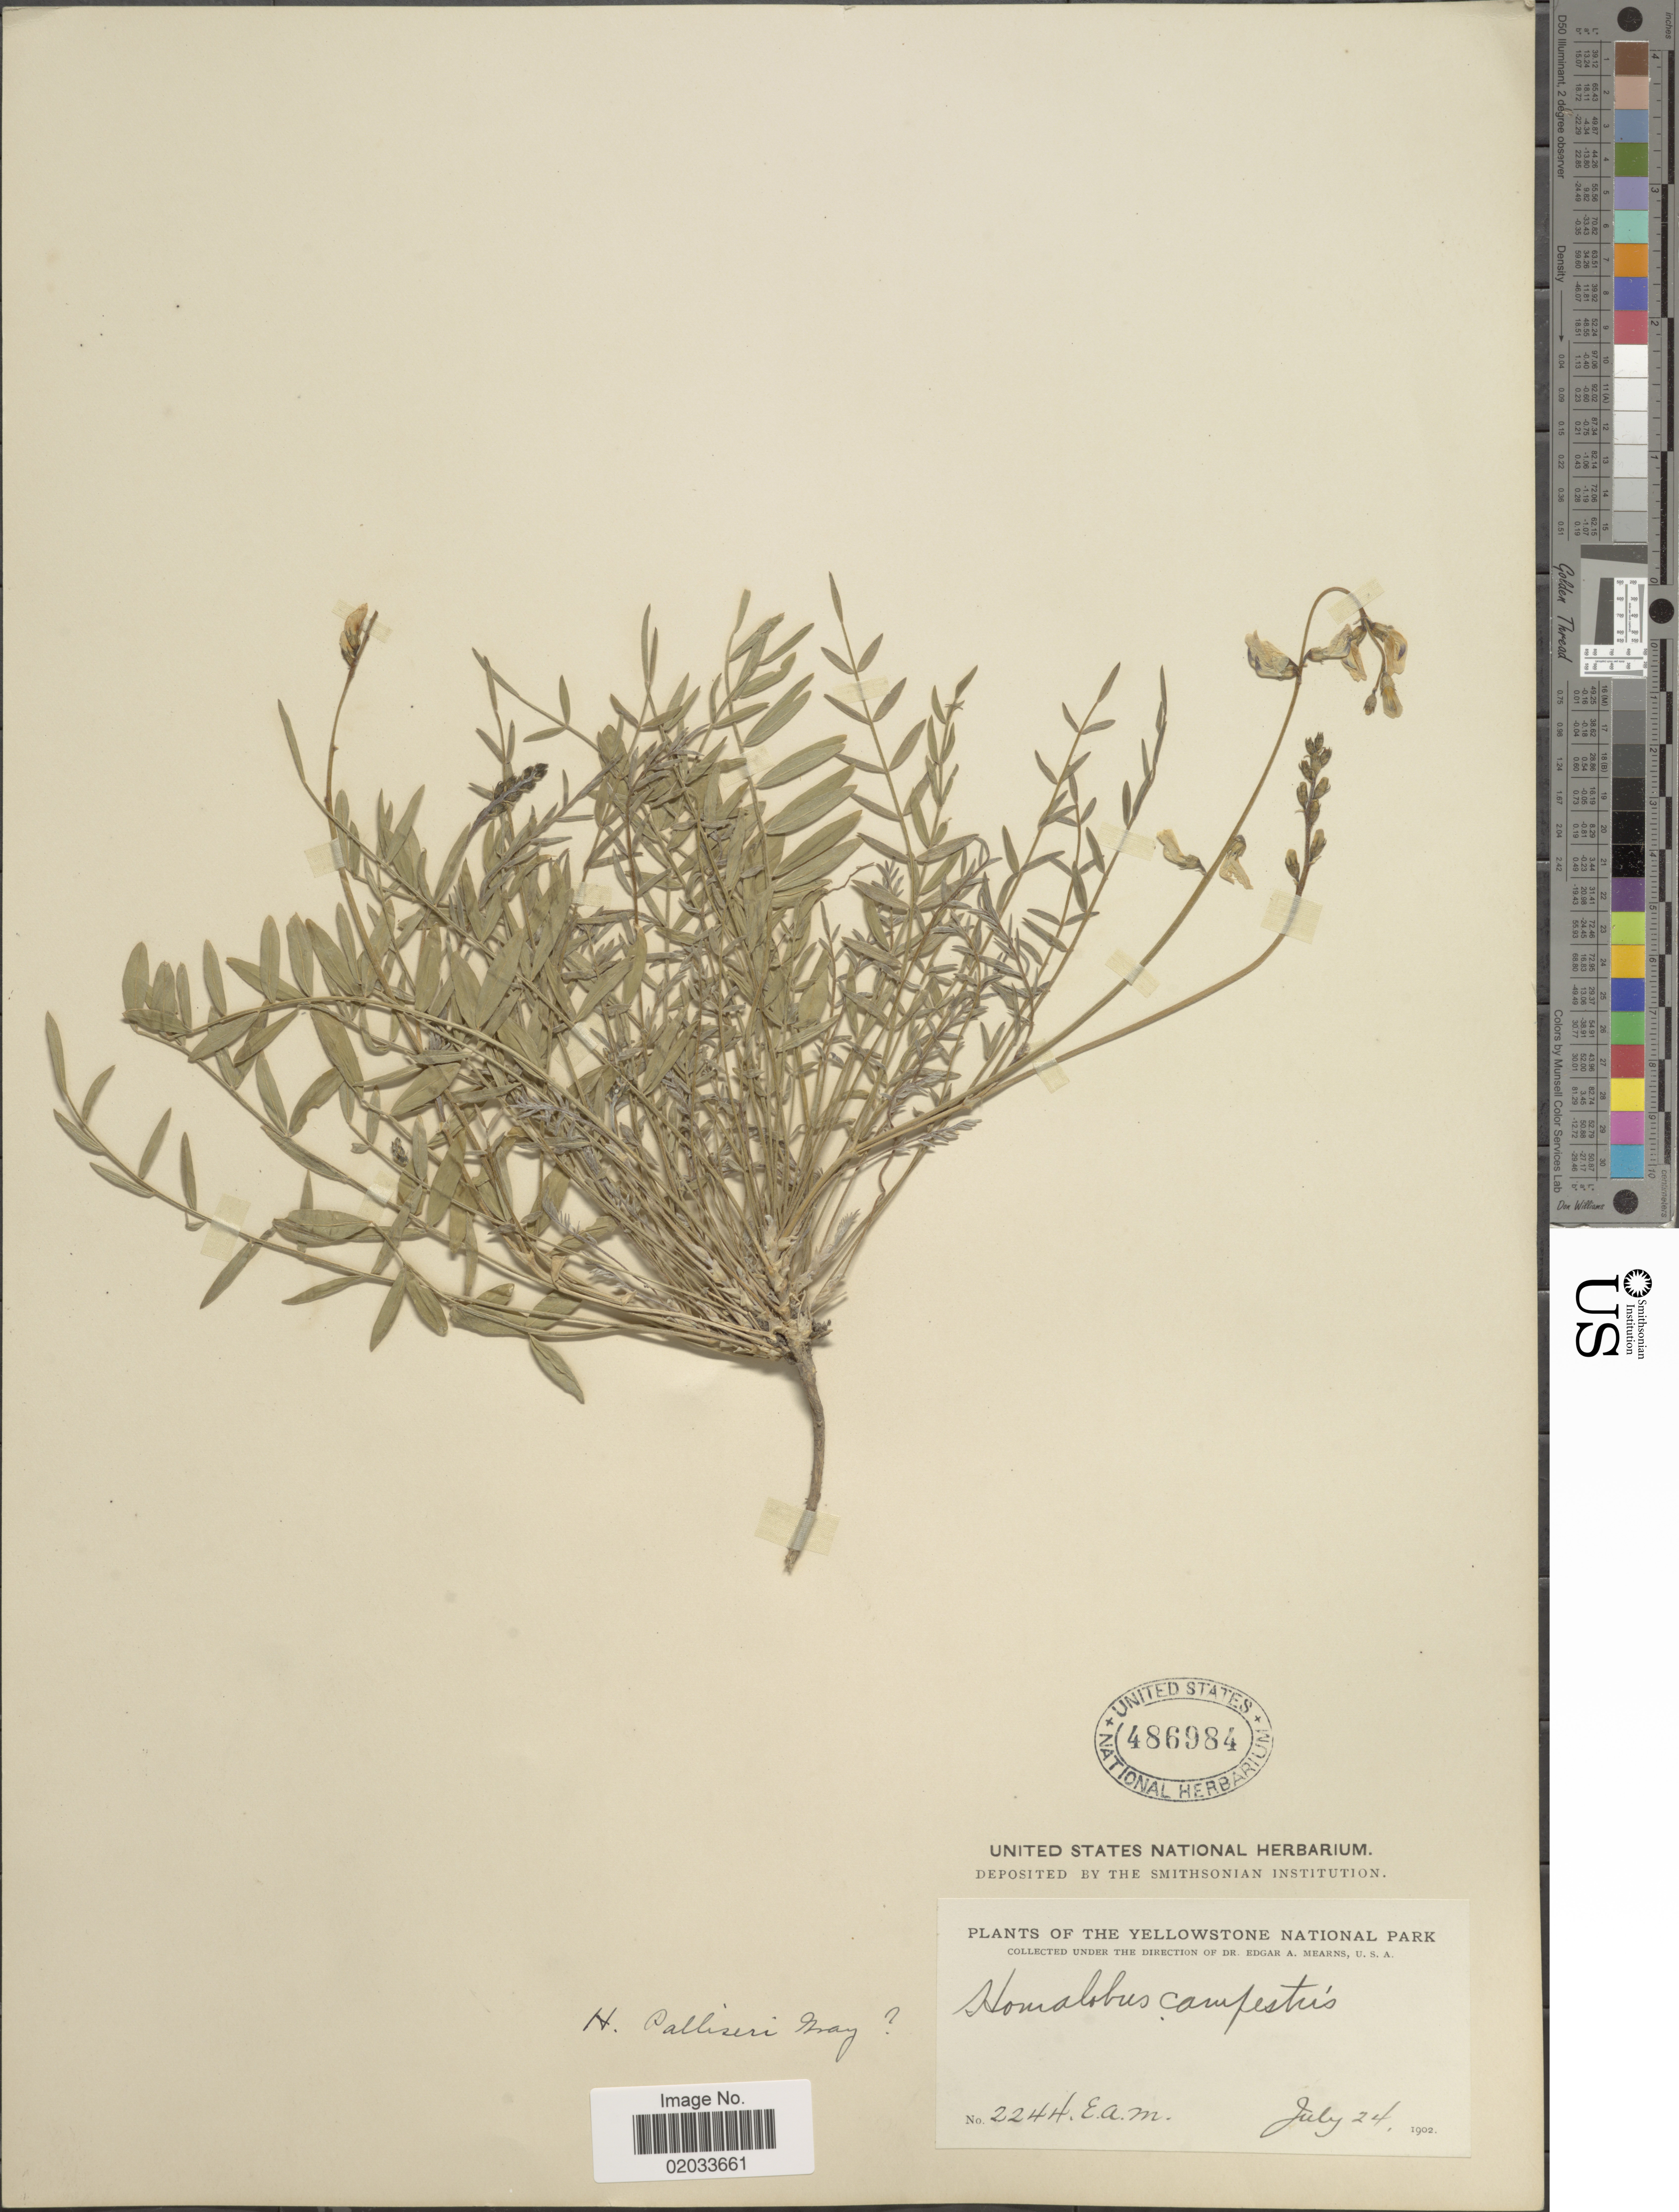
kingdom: Plantae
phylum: Tracheophyta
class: Magnoliopsida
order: Fabales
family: Fabaceae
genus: Astragalus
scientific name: Astragalus palliseri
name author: A. Gray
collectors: E. A. Mearns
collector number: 2244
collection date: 1902-07-24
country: United States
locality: Yellowstone National Park.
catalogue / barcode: US 486984